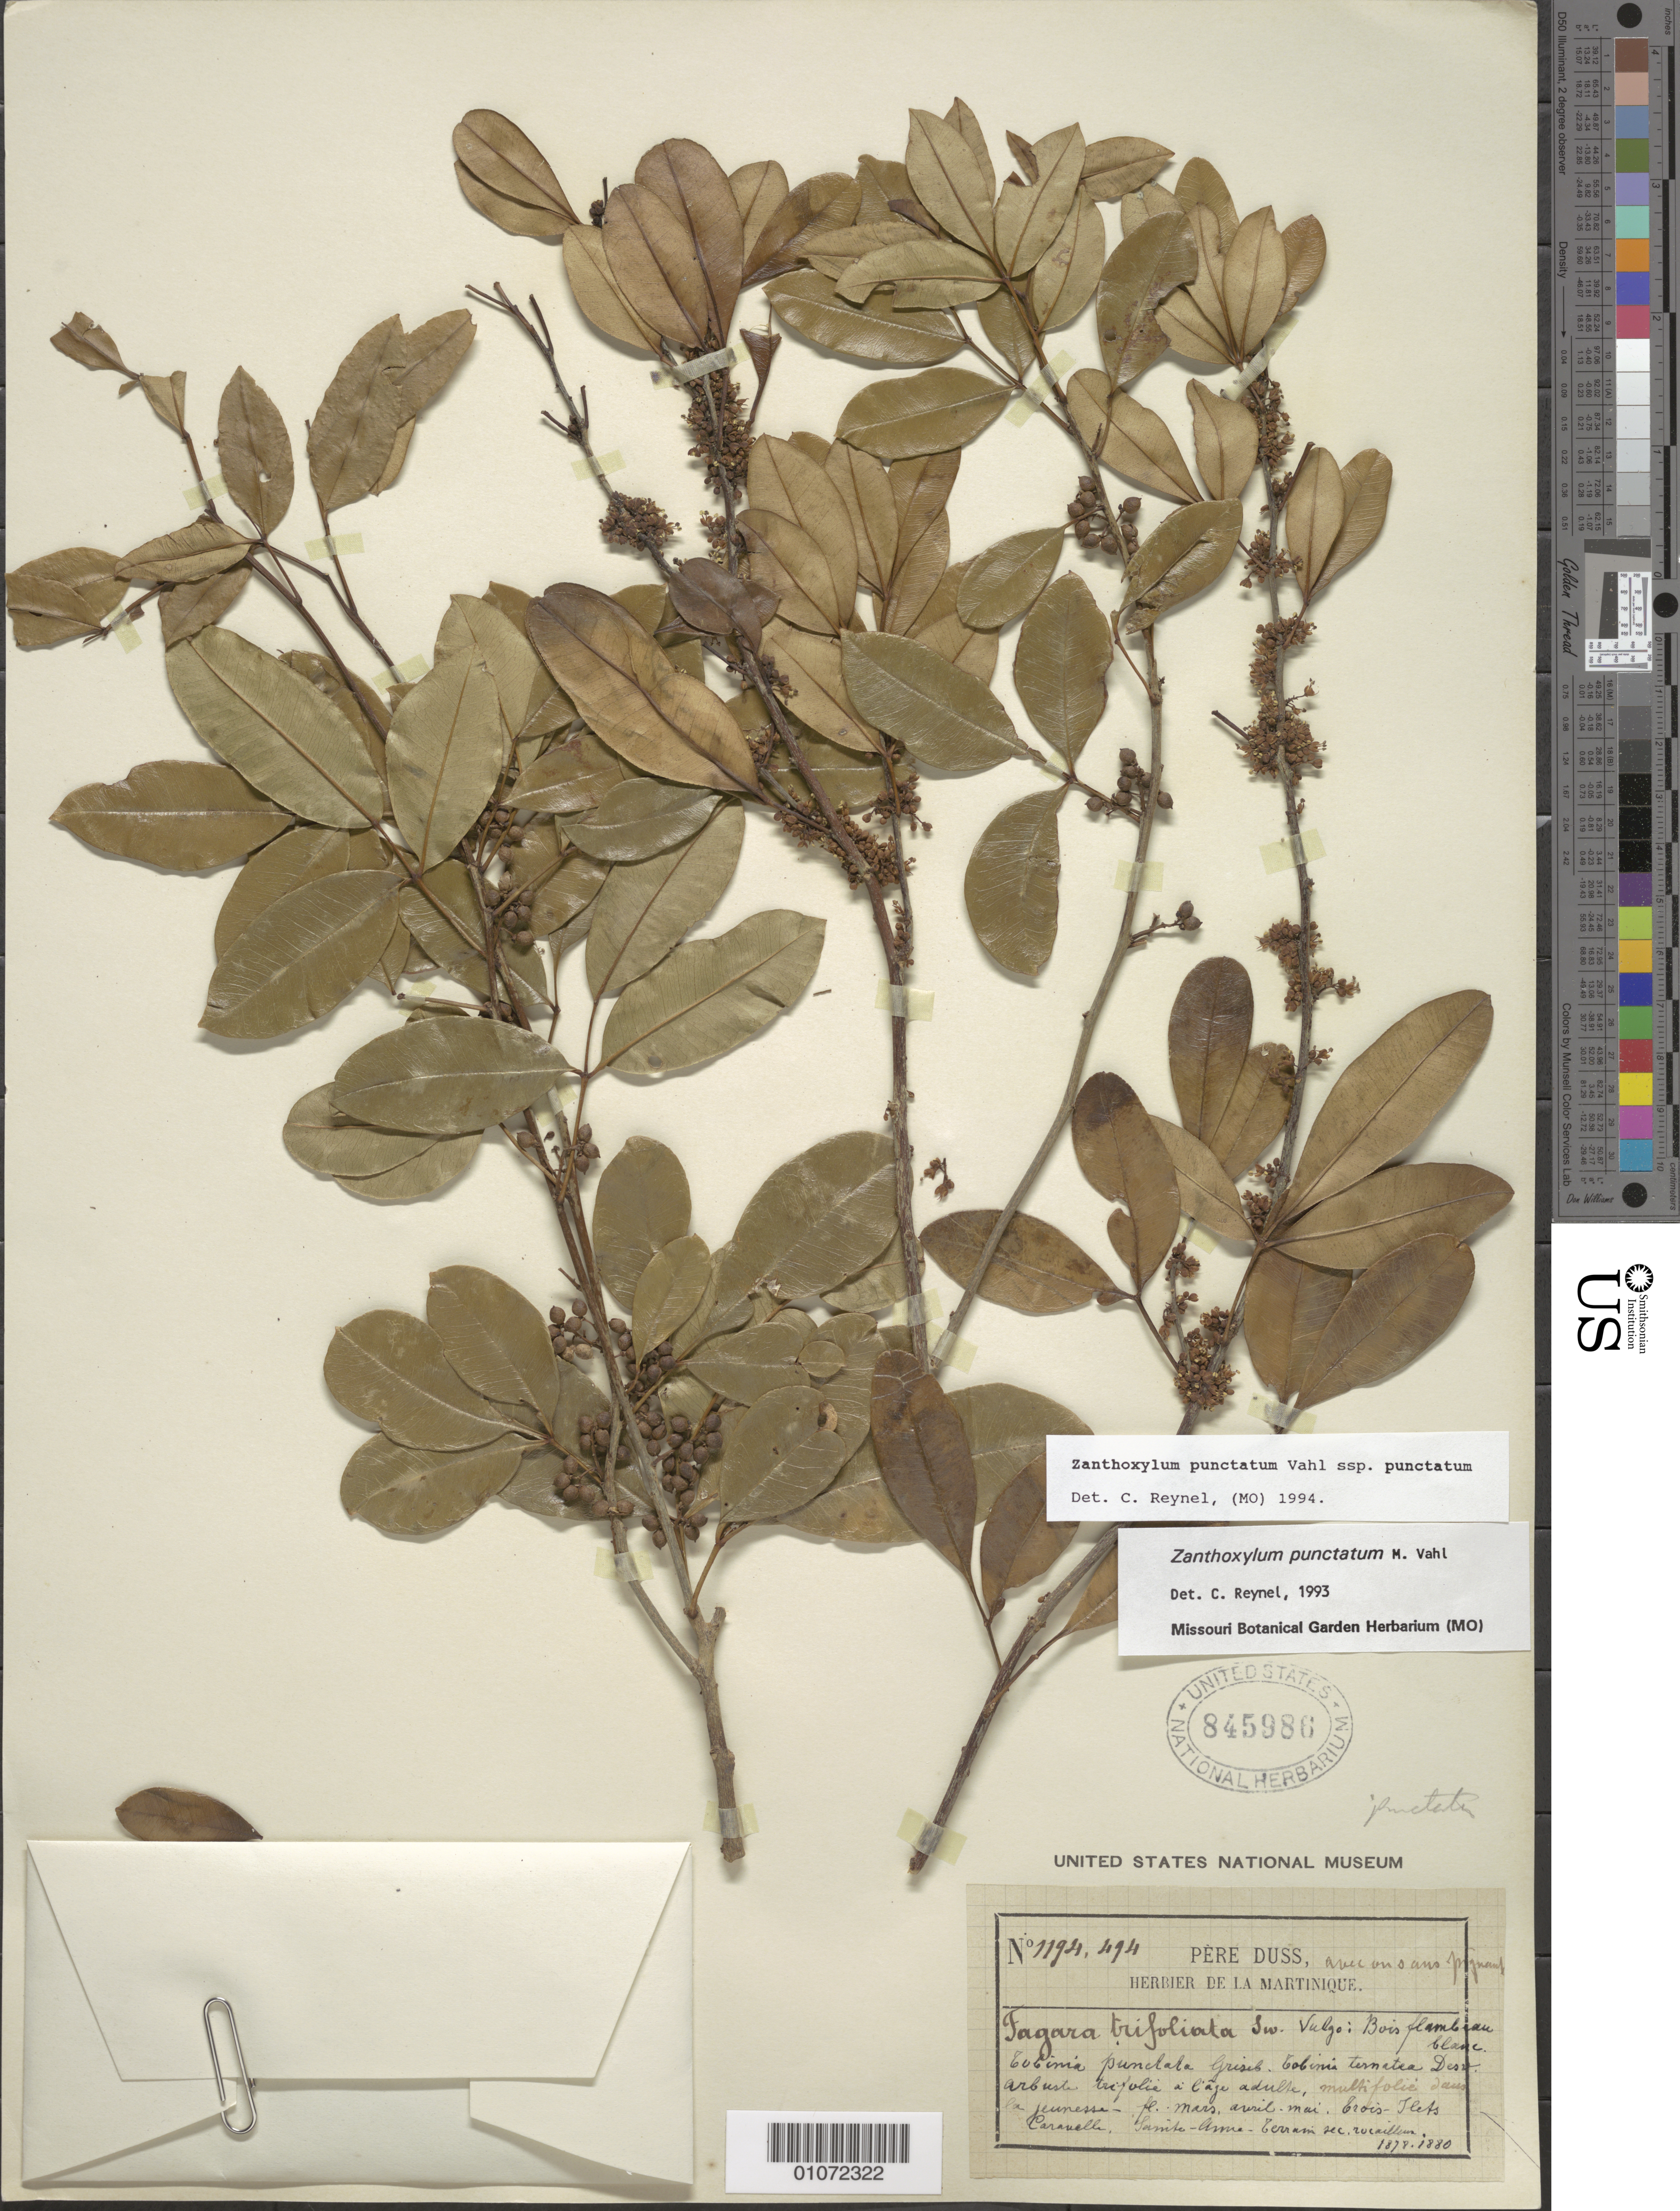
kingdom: Plantae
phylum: Tracheophyta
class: Magnoliopsida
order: Sapindales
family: Rutaceae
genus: Zanthoxylum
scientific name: Zanthoxylum punctatum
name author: Vahl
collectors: Père Duss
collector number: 1194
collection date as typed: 1878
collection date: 1878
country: Martinique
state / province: Le Marin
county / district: Sainte-Anne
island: Martinique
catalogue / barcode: US 845986